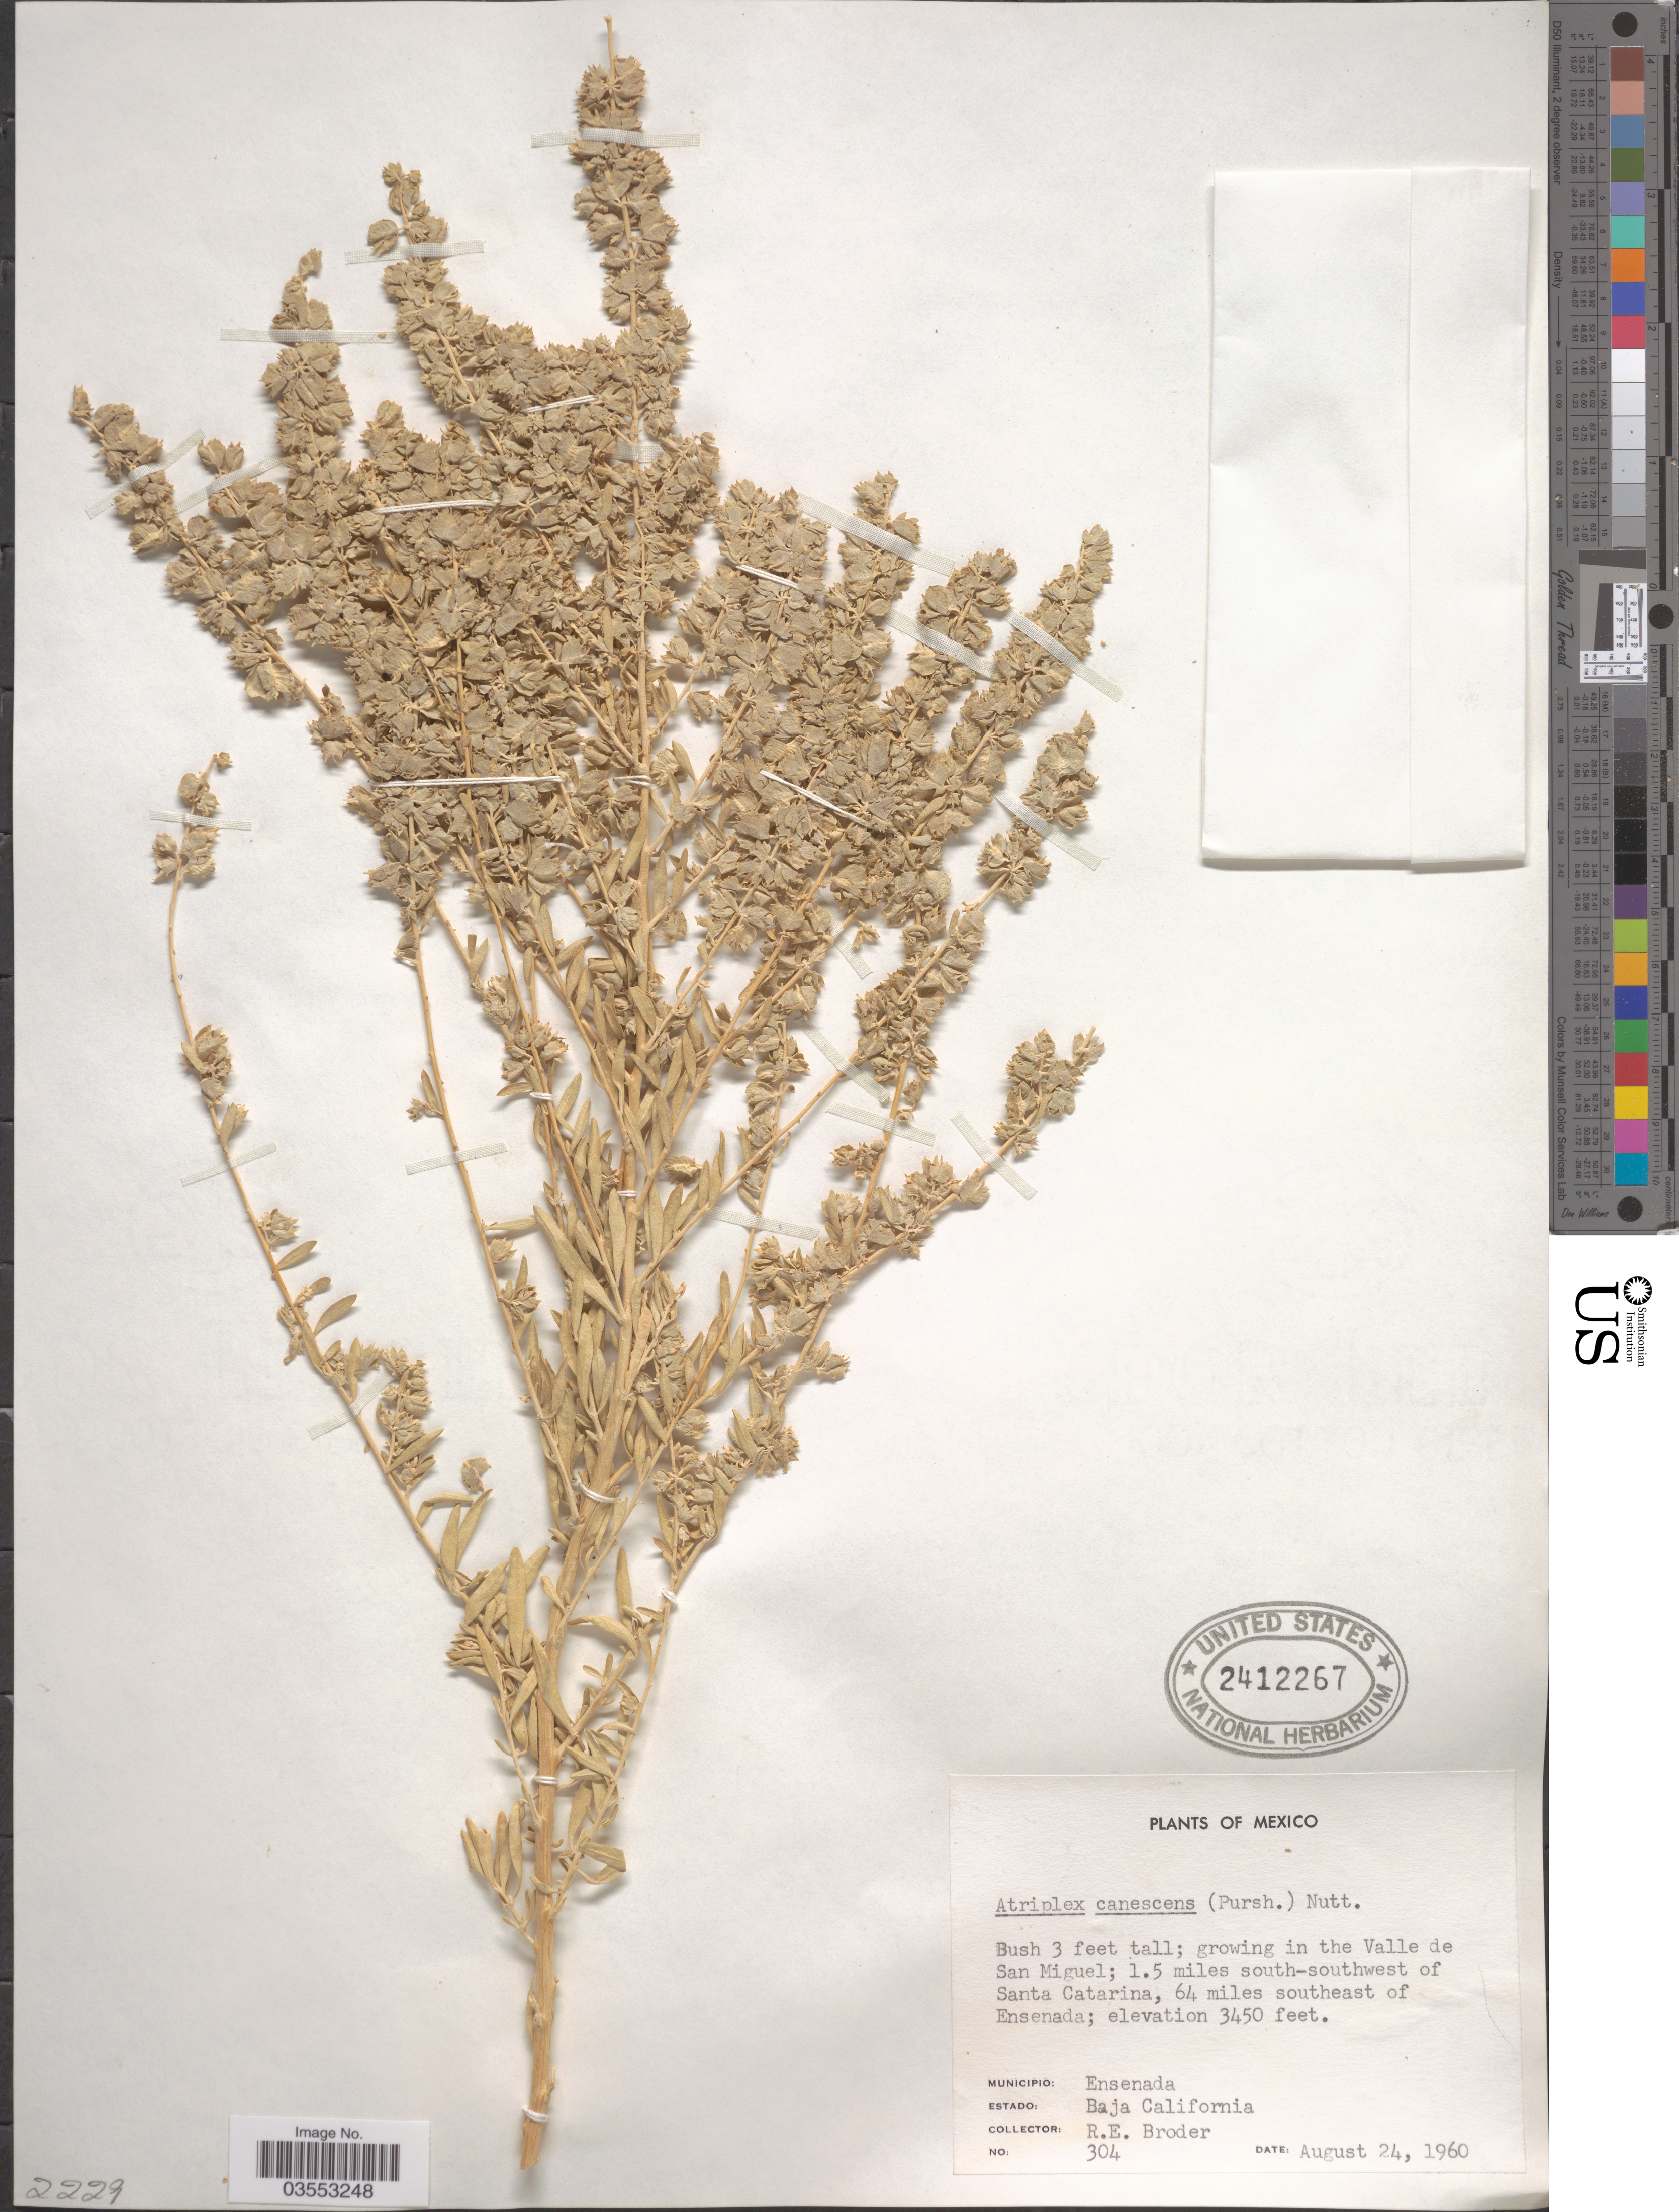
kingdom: Plantae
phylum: Tracheophyta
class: Magnoliopsida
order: Caryophyllales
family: Amaranthaceae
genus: Atriplex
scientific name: Atriplex canescens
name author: (Pursh) Nutt.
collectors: R. Border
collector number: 304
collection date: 1960-08-24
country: Mexico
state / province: Baja California Norte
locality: Growing in the Valley de San Miguel; 1.5 miles south-southwest of Santa Catarina, 64 miles southeast of Ensenada; Municipio: Ensenada.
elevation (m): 1052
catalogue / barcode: US 2412267